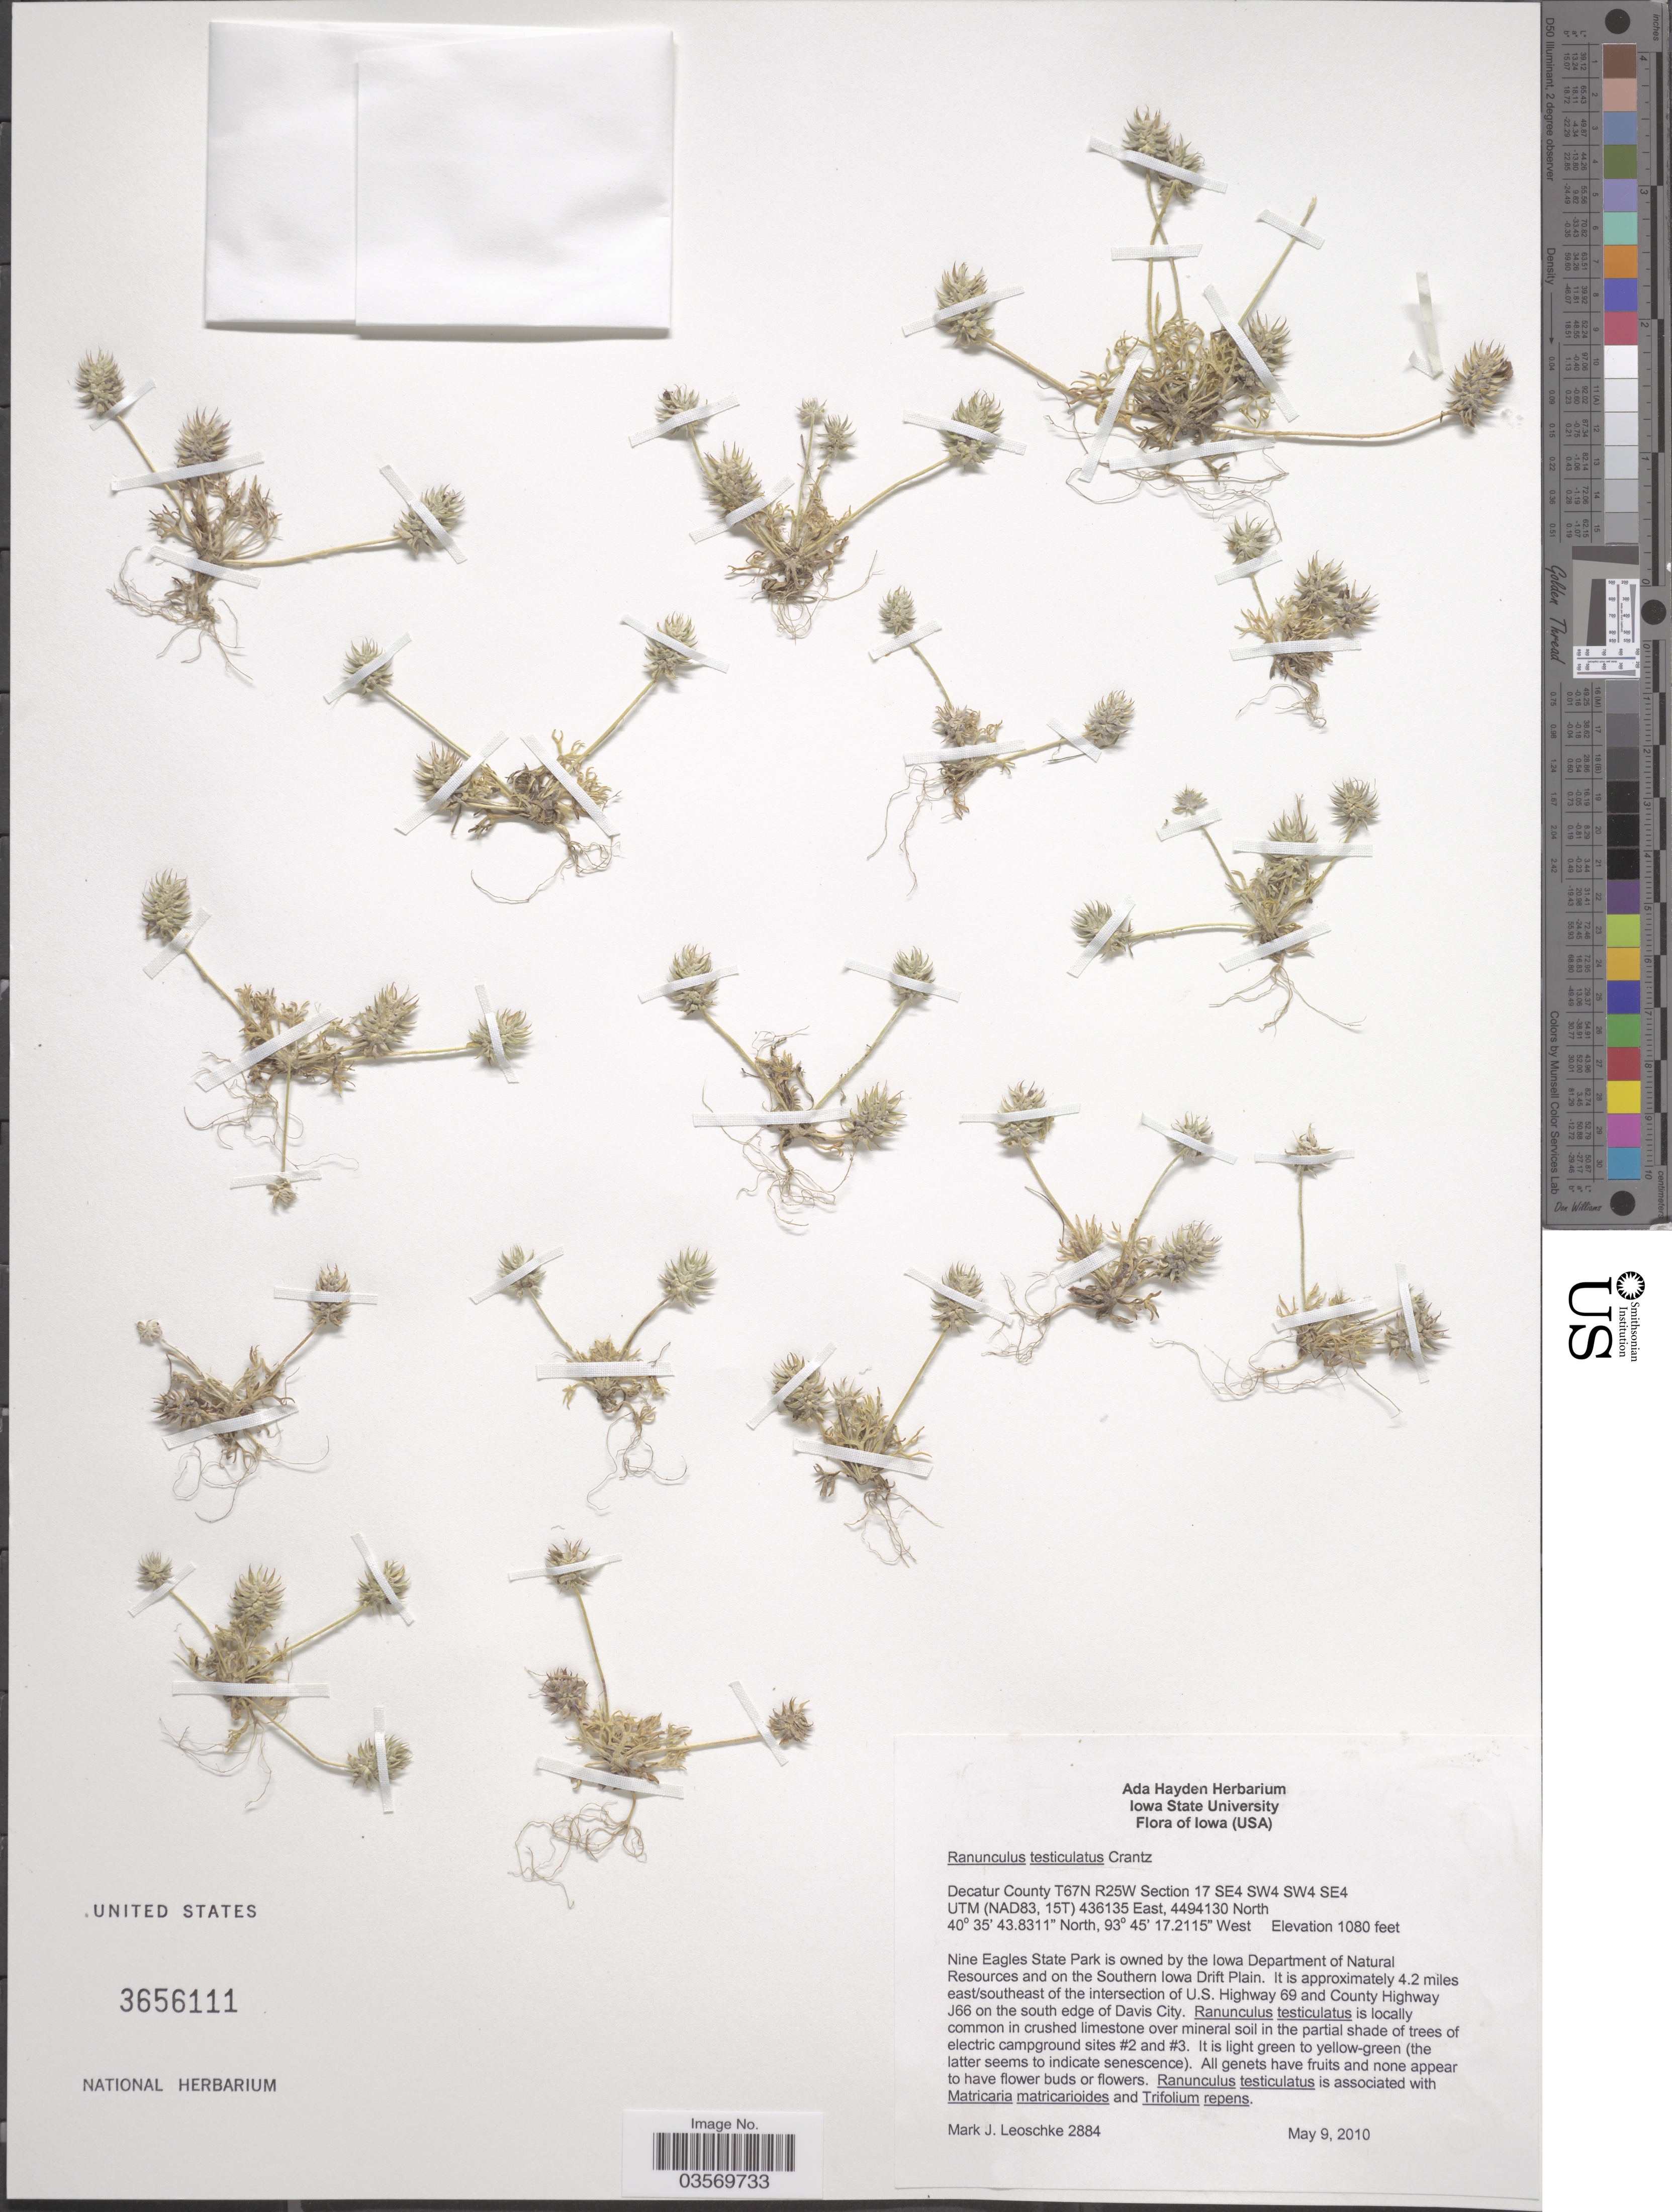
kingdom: Plantae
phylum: Tracheophyta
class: Magnoliopsida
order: Ranunculales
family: Ranunculaceae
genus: Ranunculus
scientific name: Ranunculus testiculatus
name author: Crantz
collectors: M. J. Leoschke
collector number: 2884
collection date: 2010-05-09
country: United States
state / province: Iowa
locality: Decatur County T67N R25W Section 17 SE4 SW4 SW4 SE4 UTM (NAD83, 15T) 436135 East, 4494130 North. Nine Eagles State Park is owned by the Iowa Department of Natural Resources and on the Southern Iowa Drift Plain. It is approximately 4.2 miles east/southeast of the intersection of U.S. Highway 69 and County Highway J66 on the south edge of Davis City.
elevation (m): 329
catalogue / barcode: US 3656111